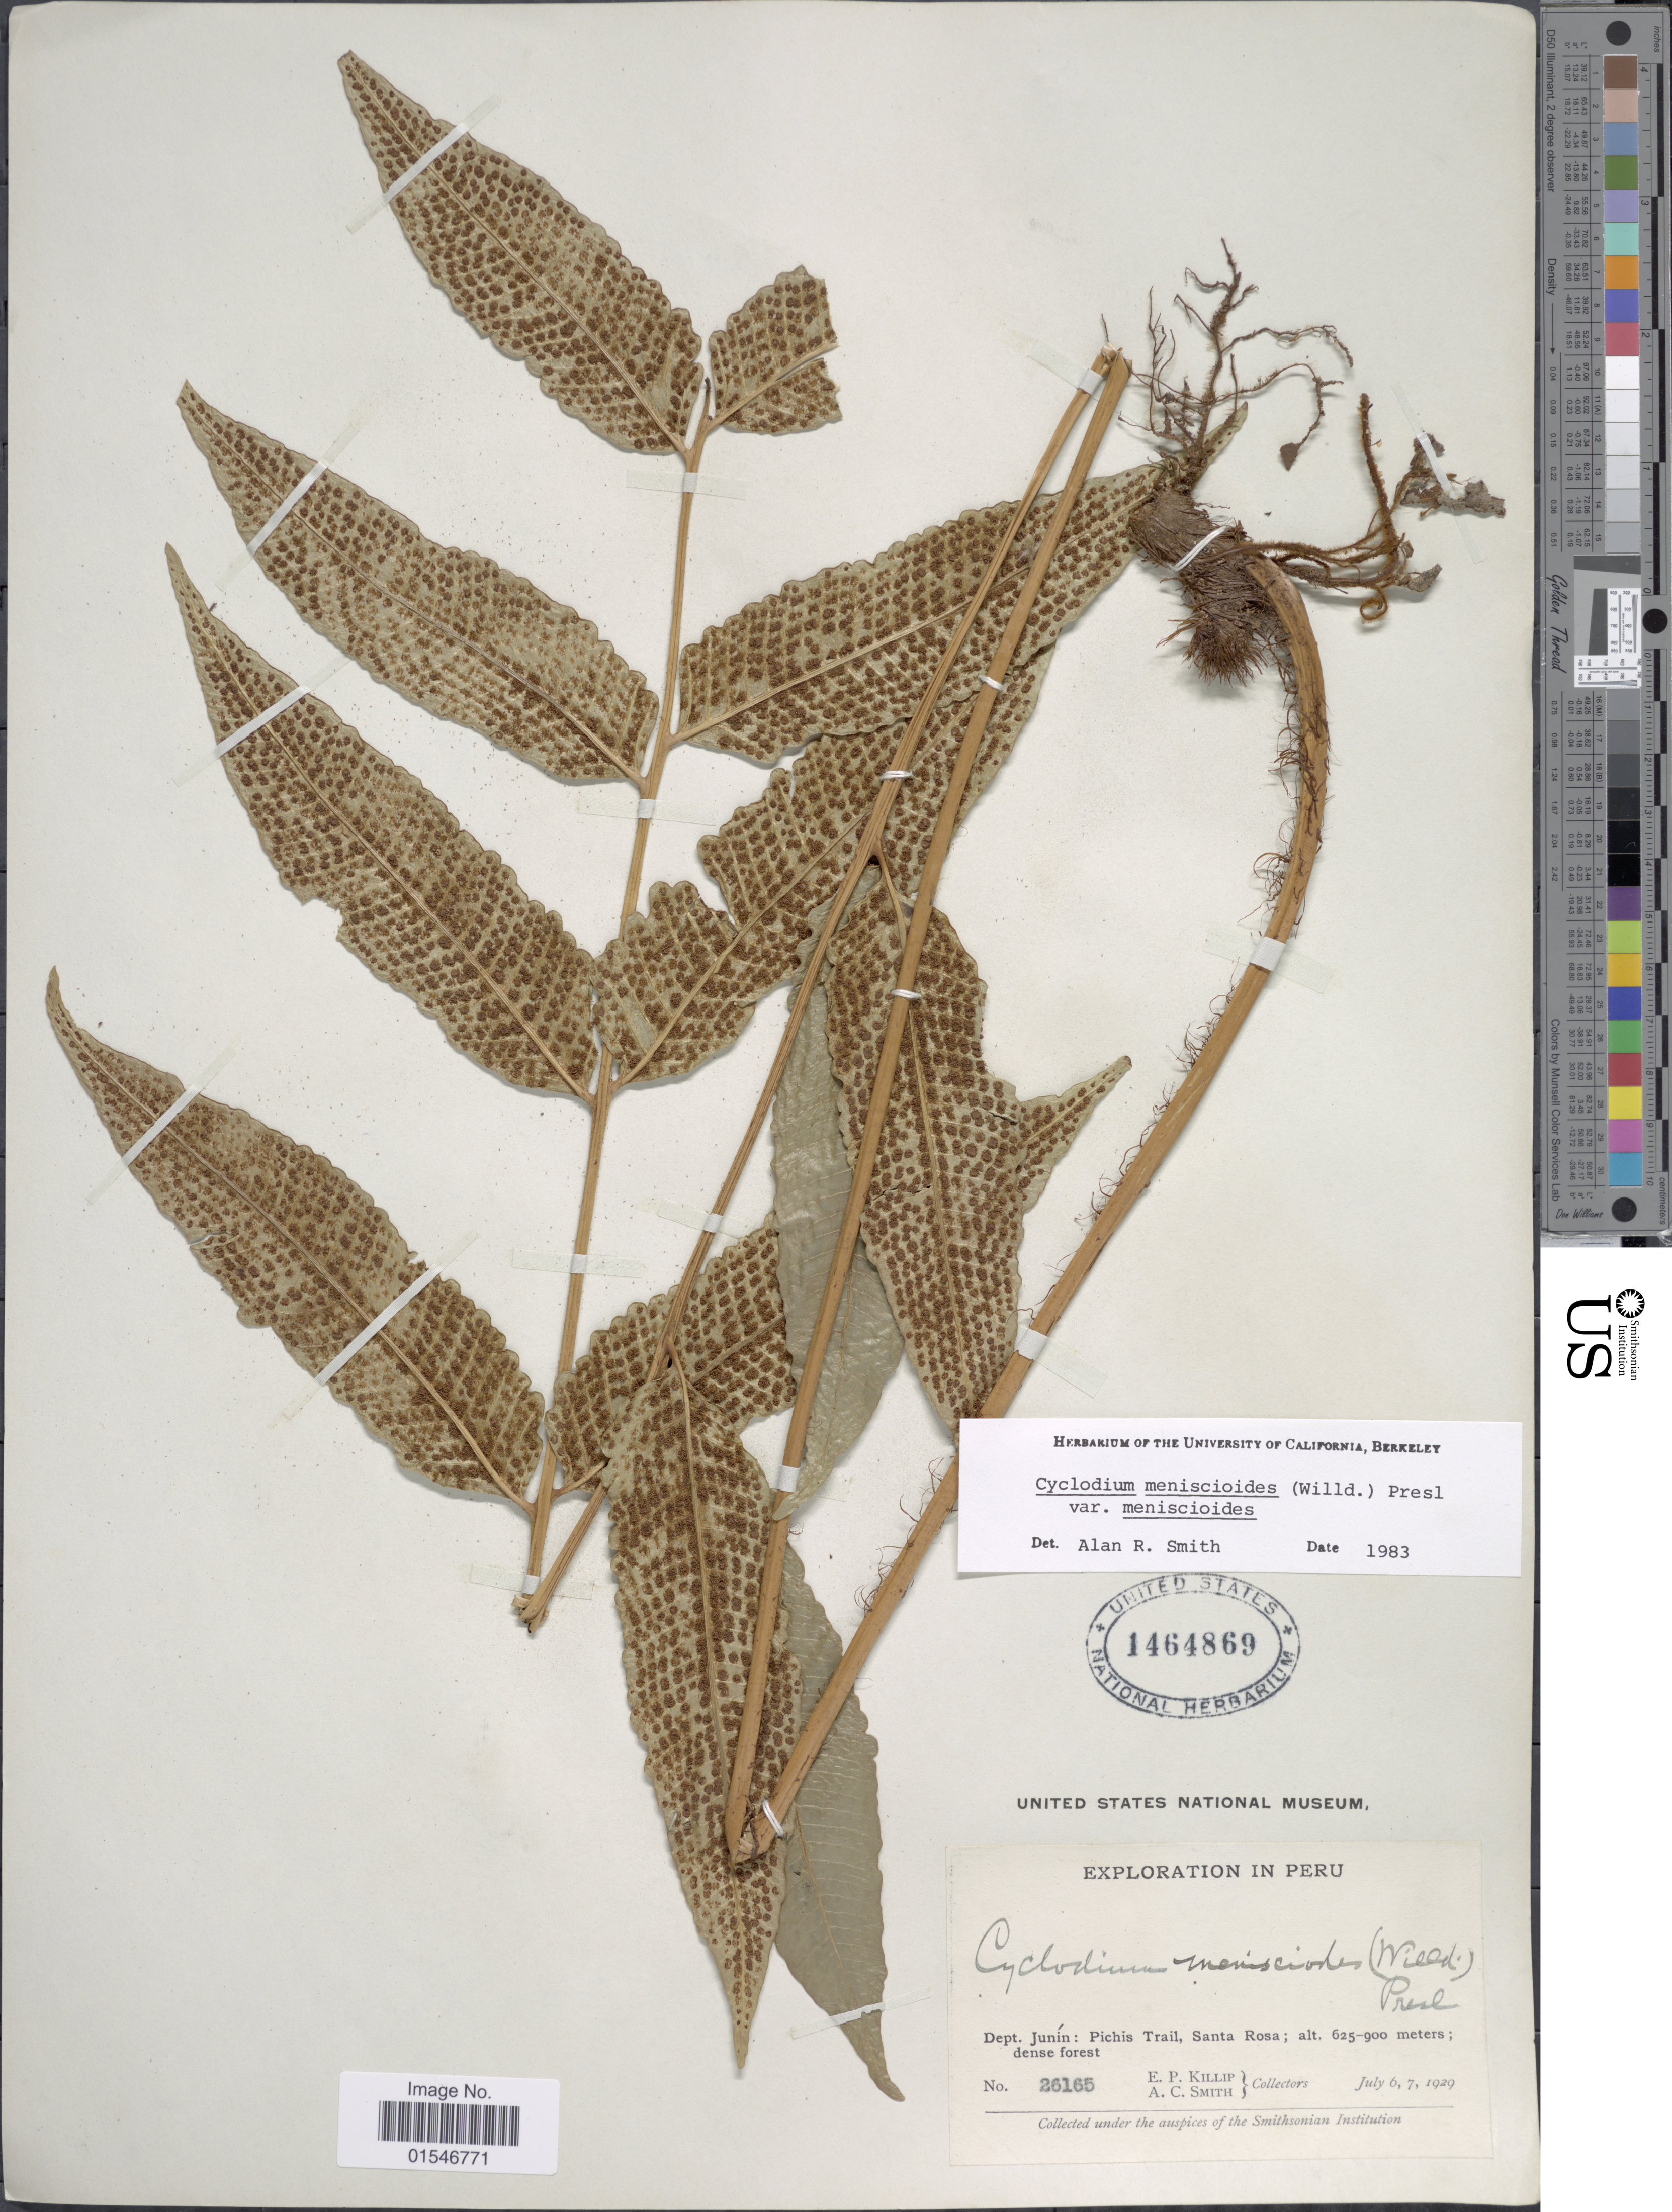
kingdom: Plantae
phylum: Tracheophyta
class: Polypodiopsida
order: Polypodiales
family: Dryopteridaceae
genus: Cyclodium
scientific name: Cyclodium meniscioides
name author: (Willd.) C. Presl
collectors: E. P. Killip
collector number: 26165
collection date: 1929-07-06/1929-07-07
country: Peru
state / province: Junín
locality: Pichis Trail, Santa Rosa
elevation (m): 625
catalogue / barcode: US 1464869